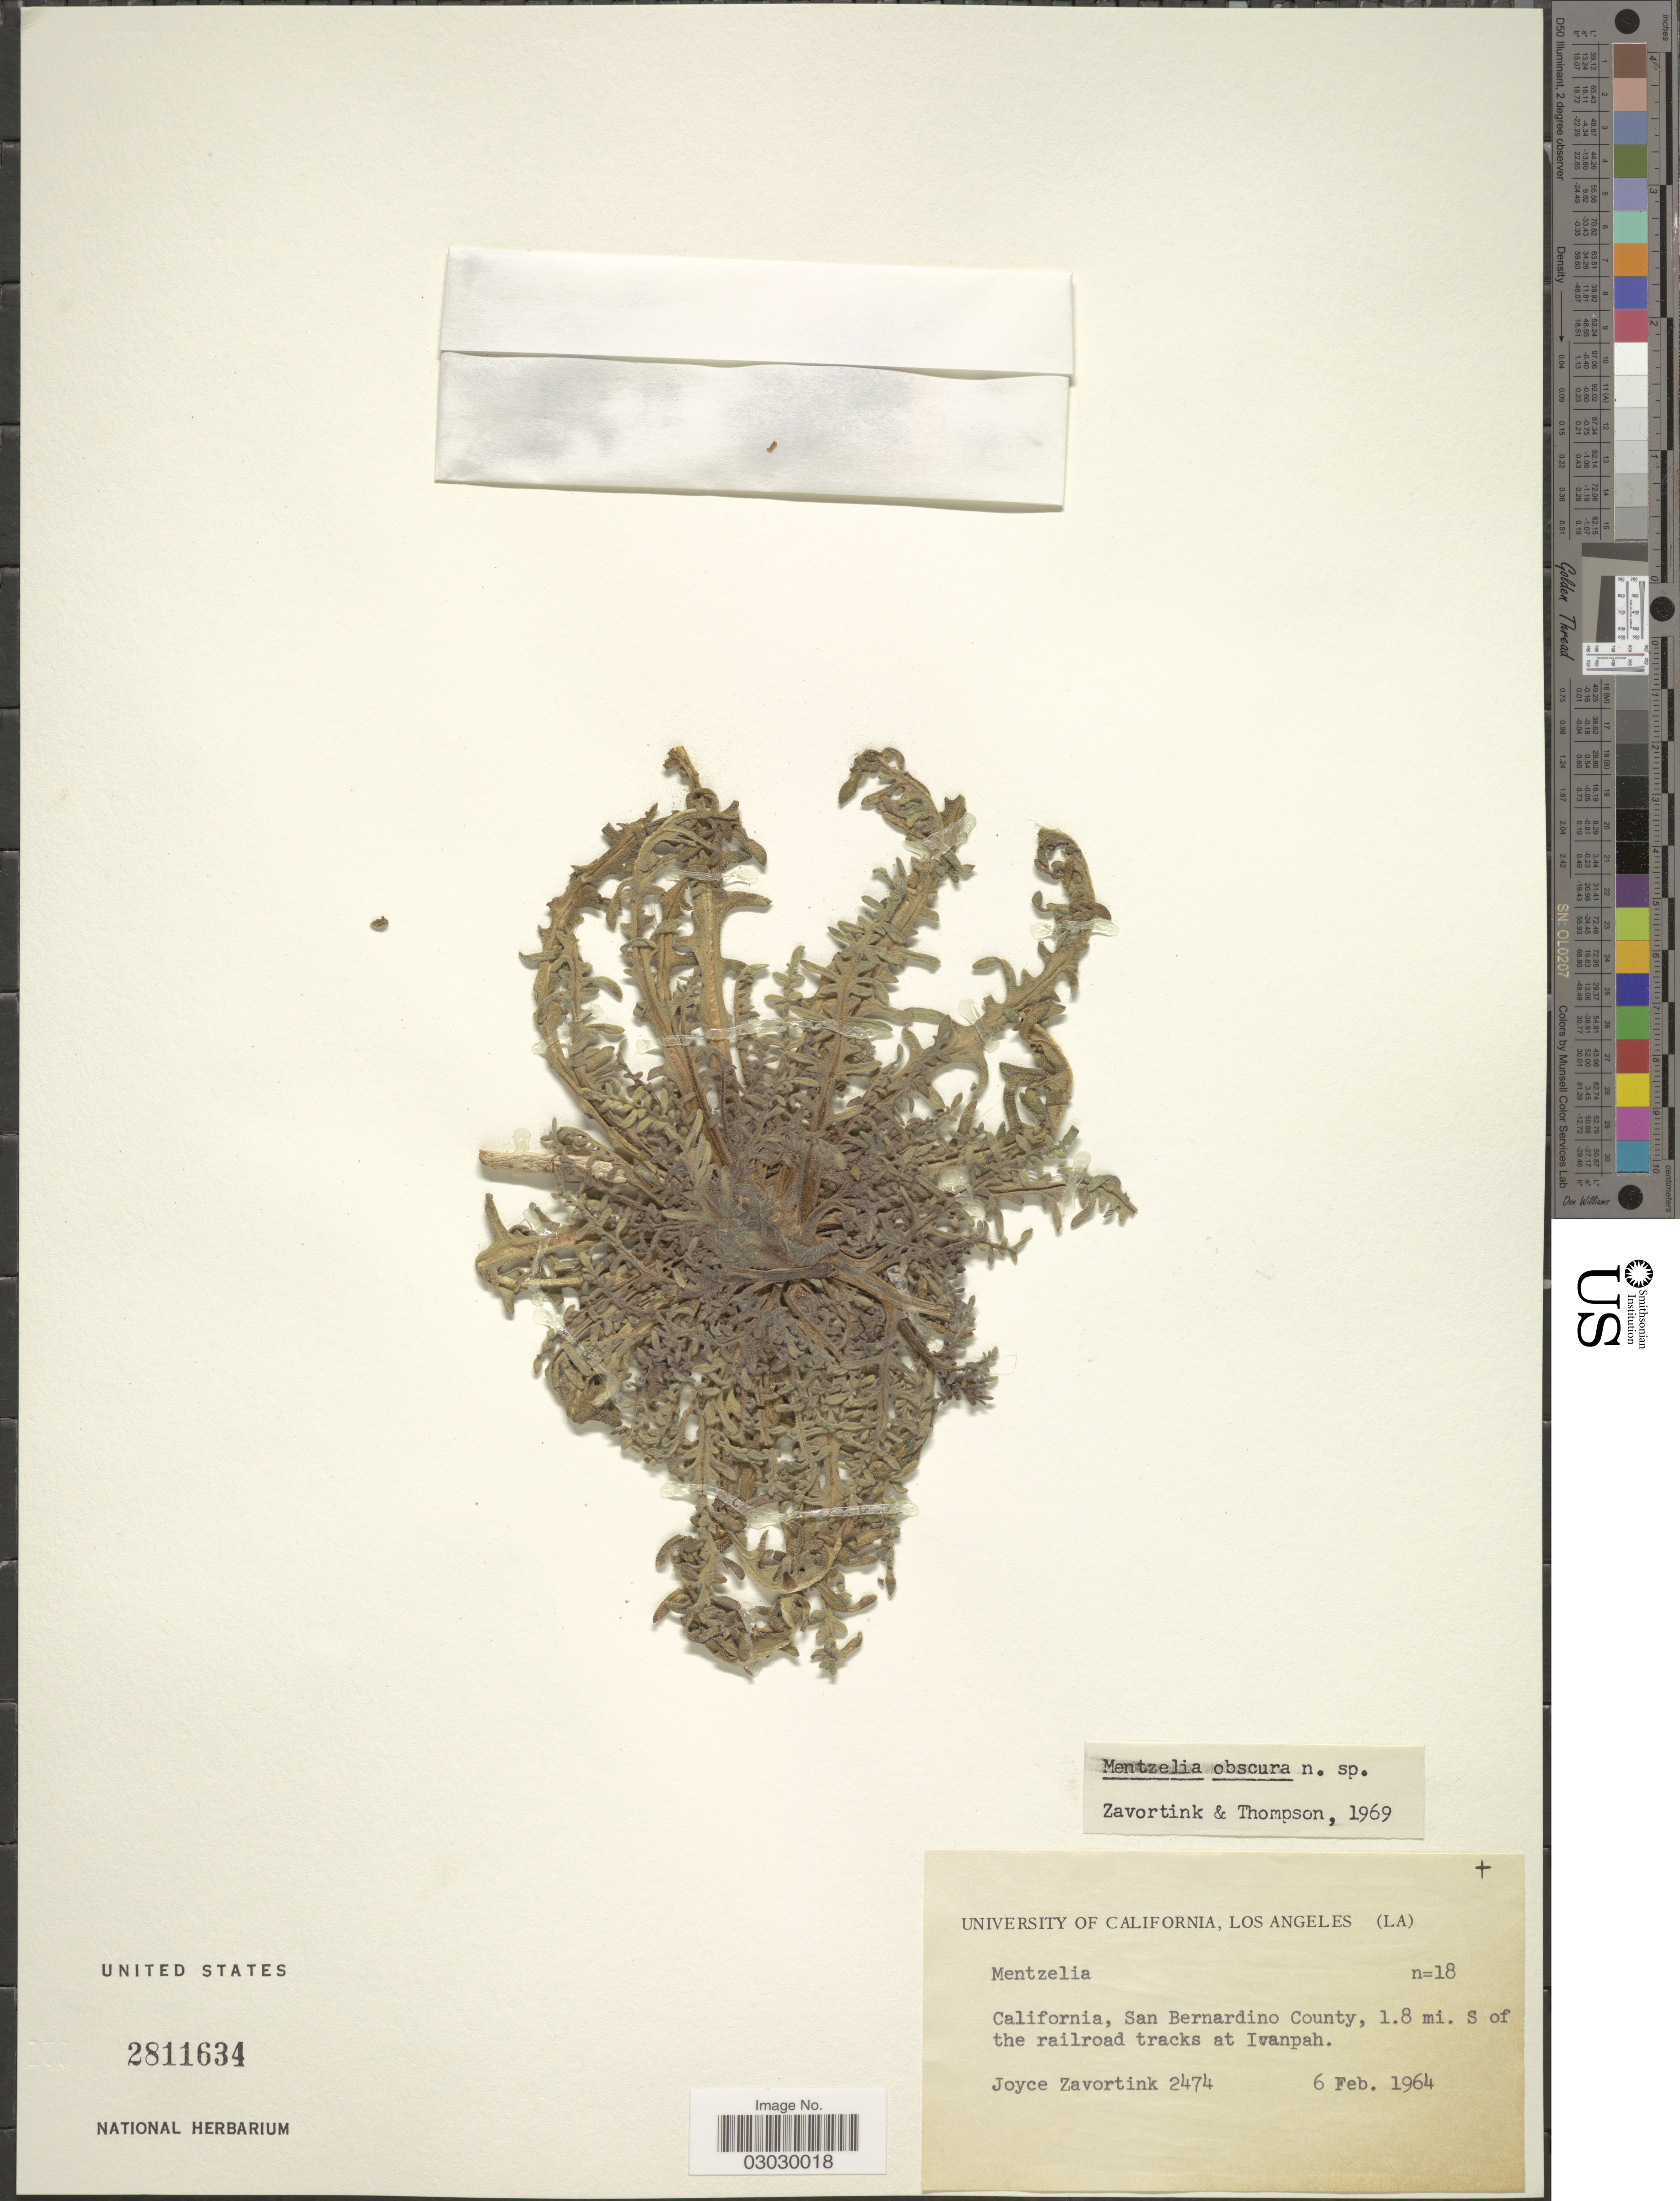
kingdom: Plantae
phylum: Tracheophyta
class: Magnoliopsida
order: Cornales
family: Loasaceae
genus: Mentzelia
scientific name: Mentzelia obscura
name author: H.J. Thomps. & J.E. Roberts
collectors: J. Zavortink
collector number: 2474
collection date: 1964-02-06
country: United States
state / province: California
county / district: San Bernardino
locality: San Bernardino County, 1.8 mi. S of the railroad tracks at Ivanpah.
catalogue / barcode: US 2811634